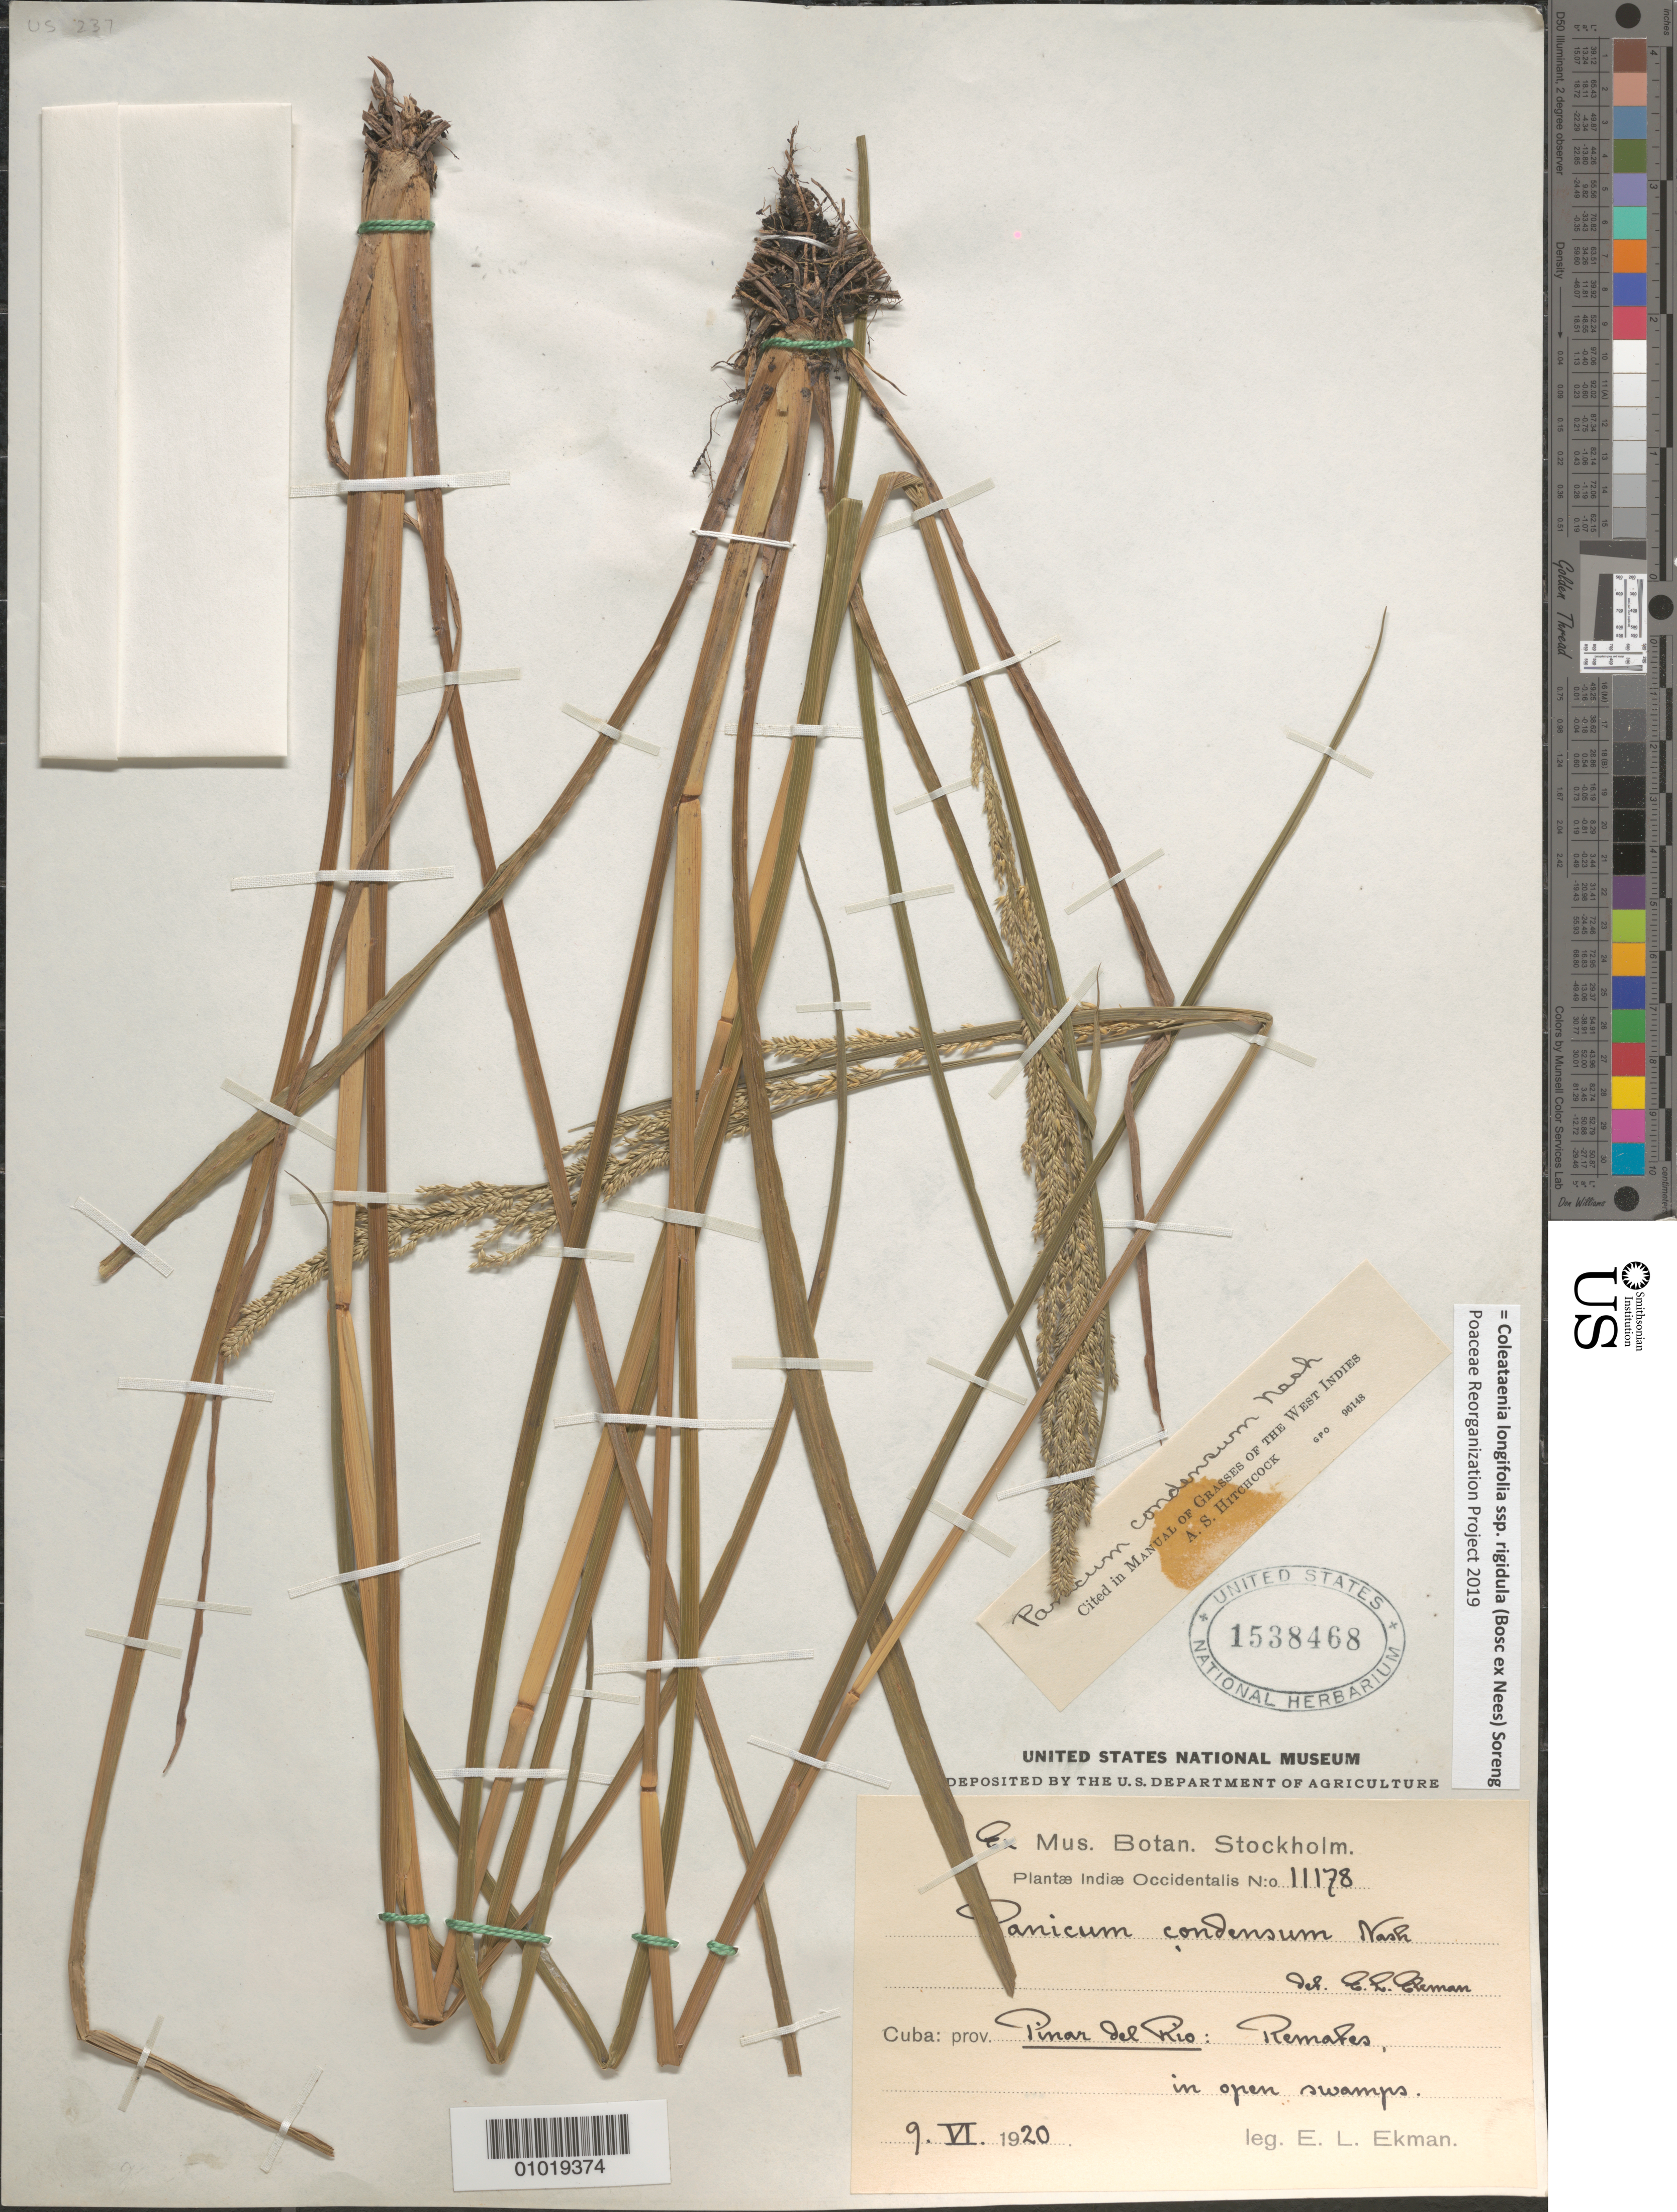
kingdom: Plantae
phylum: Tracheophyta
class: Liliopsida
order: Poales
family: Poaceae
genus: Panicum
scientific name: Panicum condensum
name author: Nash ex Small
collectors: E. L. Ekman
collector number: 11178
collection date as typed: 09 Jun 1920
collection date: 1920-06-09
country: Cuba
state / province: Pinar del Rio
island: Cuba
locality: Remates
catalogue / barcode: US 1538468